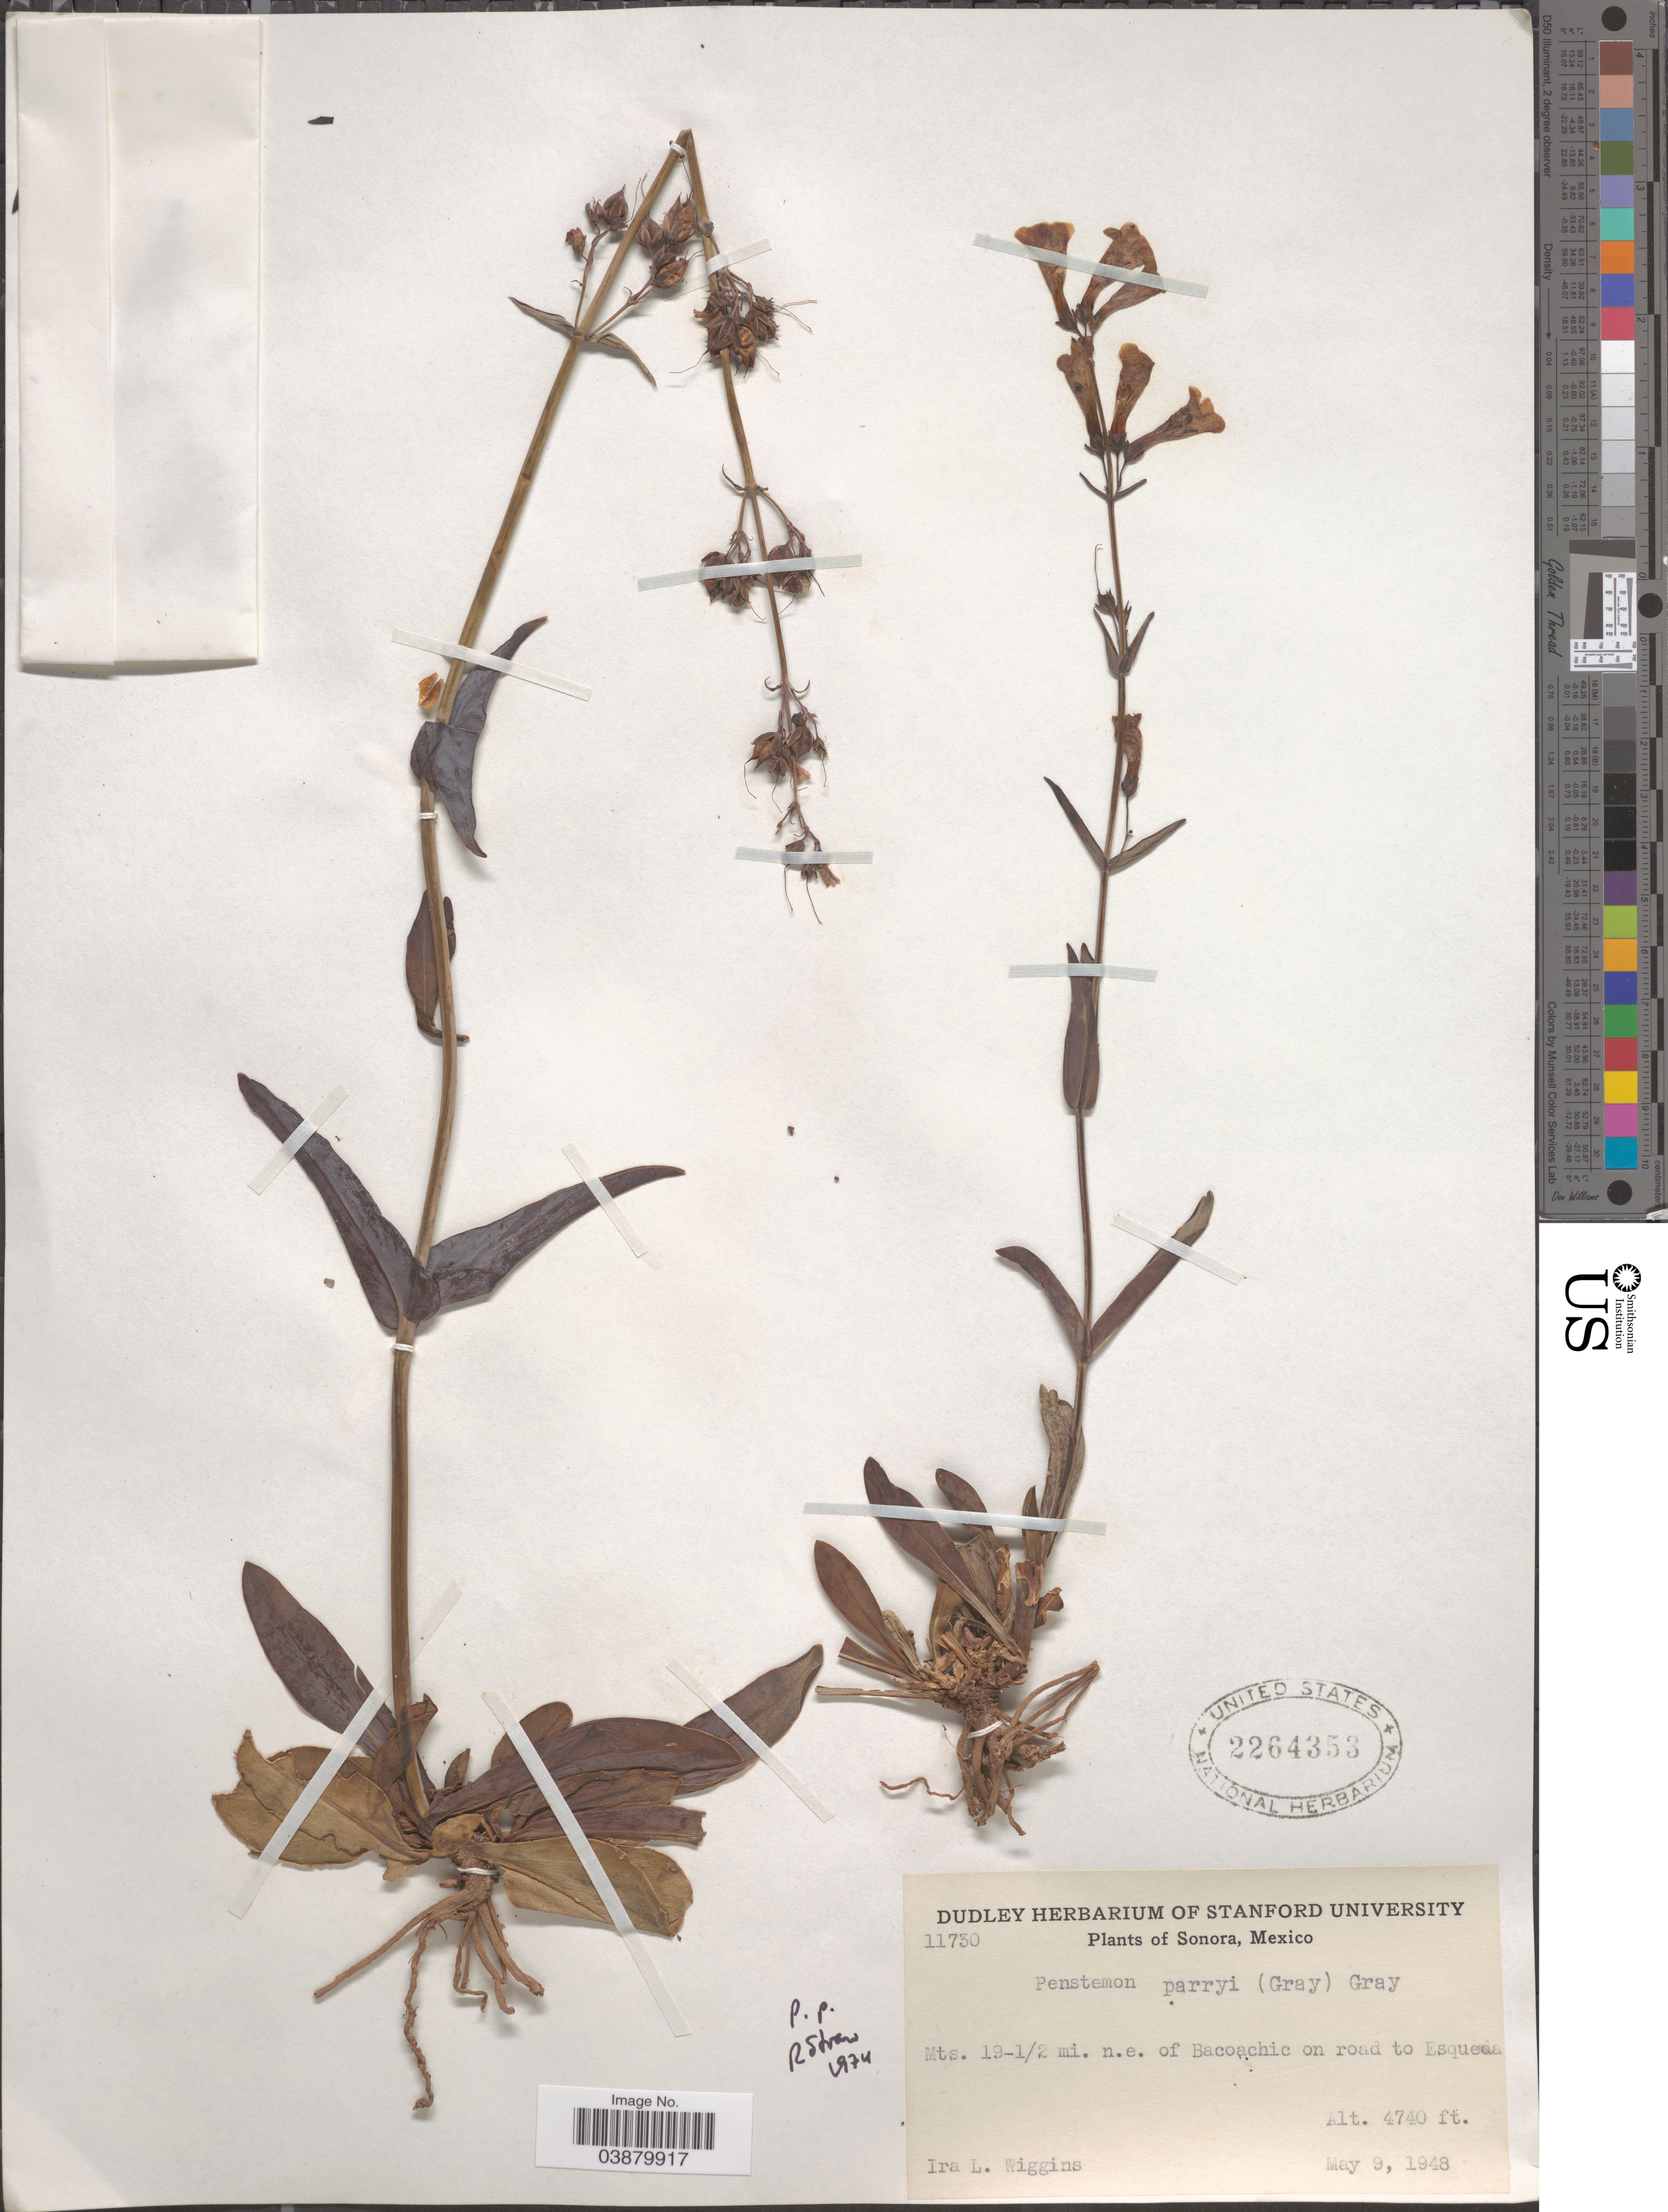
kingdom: Plantae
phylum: Tracheophyta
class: Magnoliopsida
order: Lamiales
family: Plantaginaceae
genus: Penstemon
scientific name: Penstemon parryi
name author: A. Gray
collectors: I. L. Wiggins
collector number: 11730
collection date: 1948-05-09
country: Mexico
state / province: Sonora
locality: Mts. 19-½ mi. n.e. of Bacoachic on road to Esqueda.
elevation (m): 1445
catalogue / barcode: US 2264353